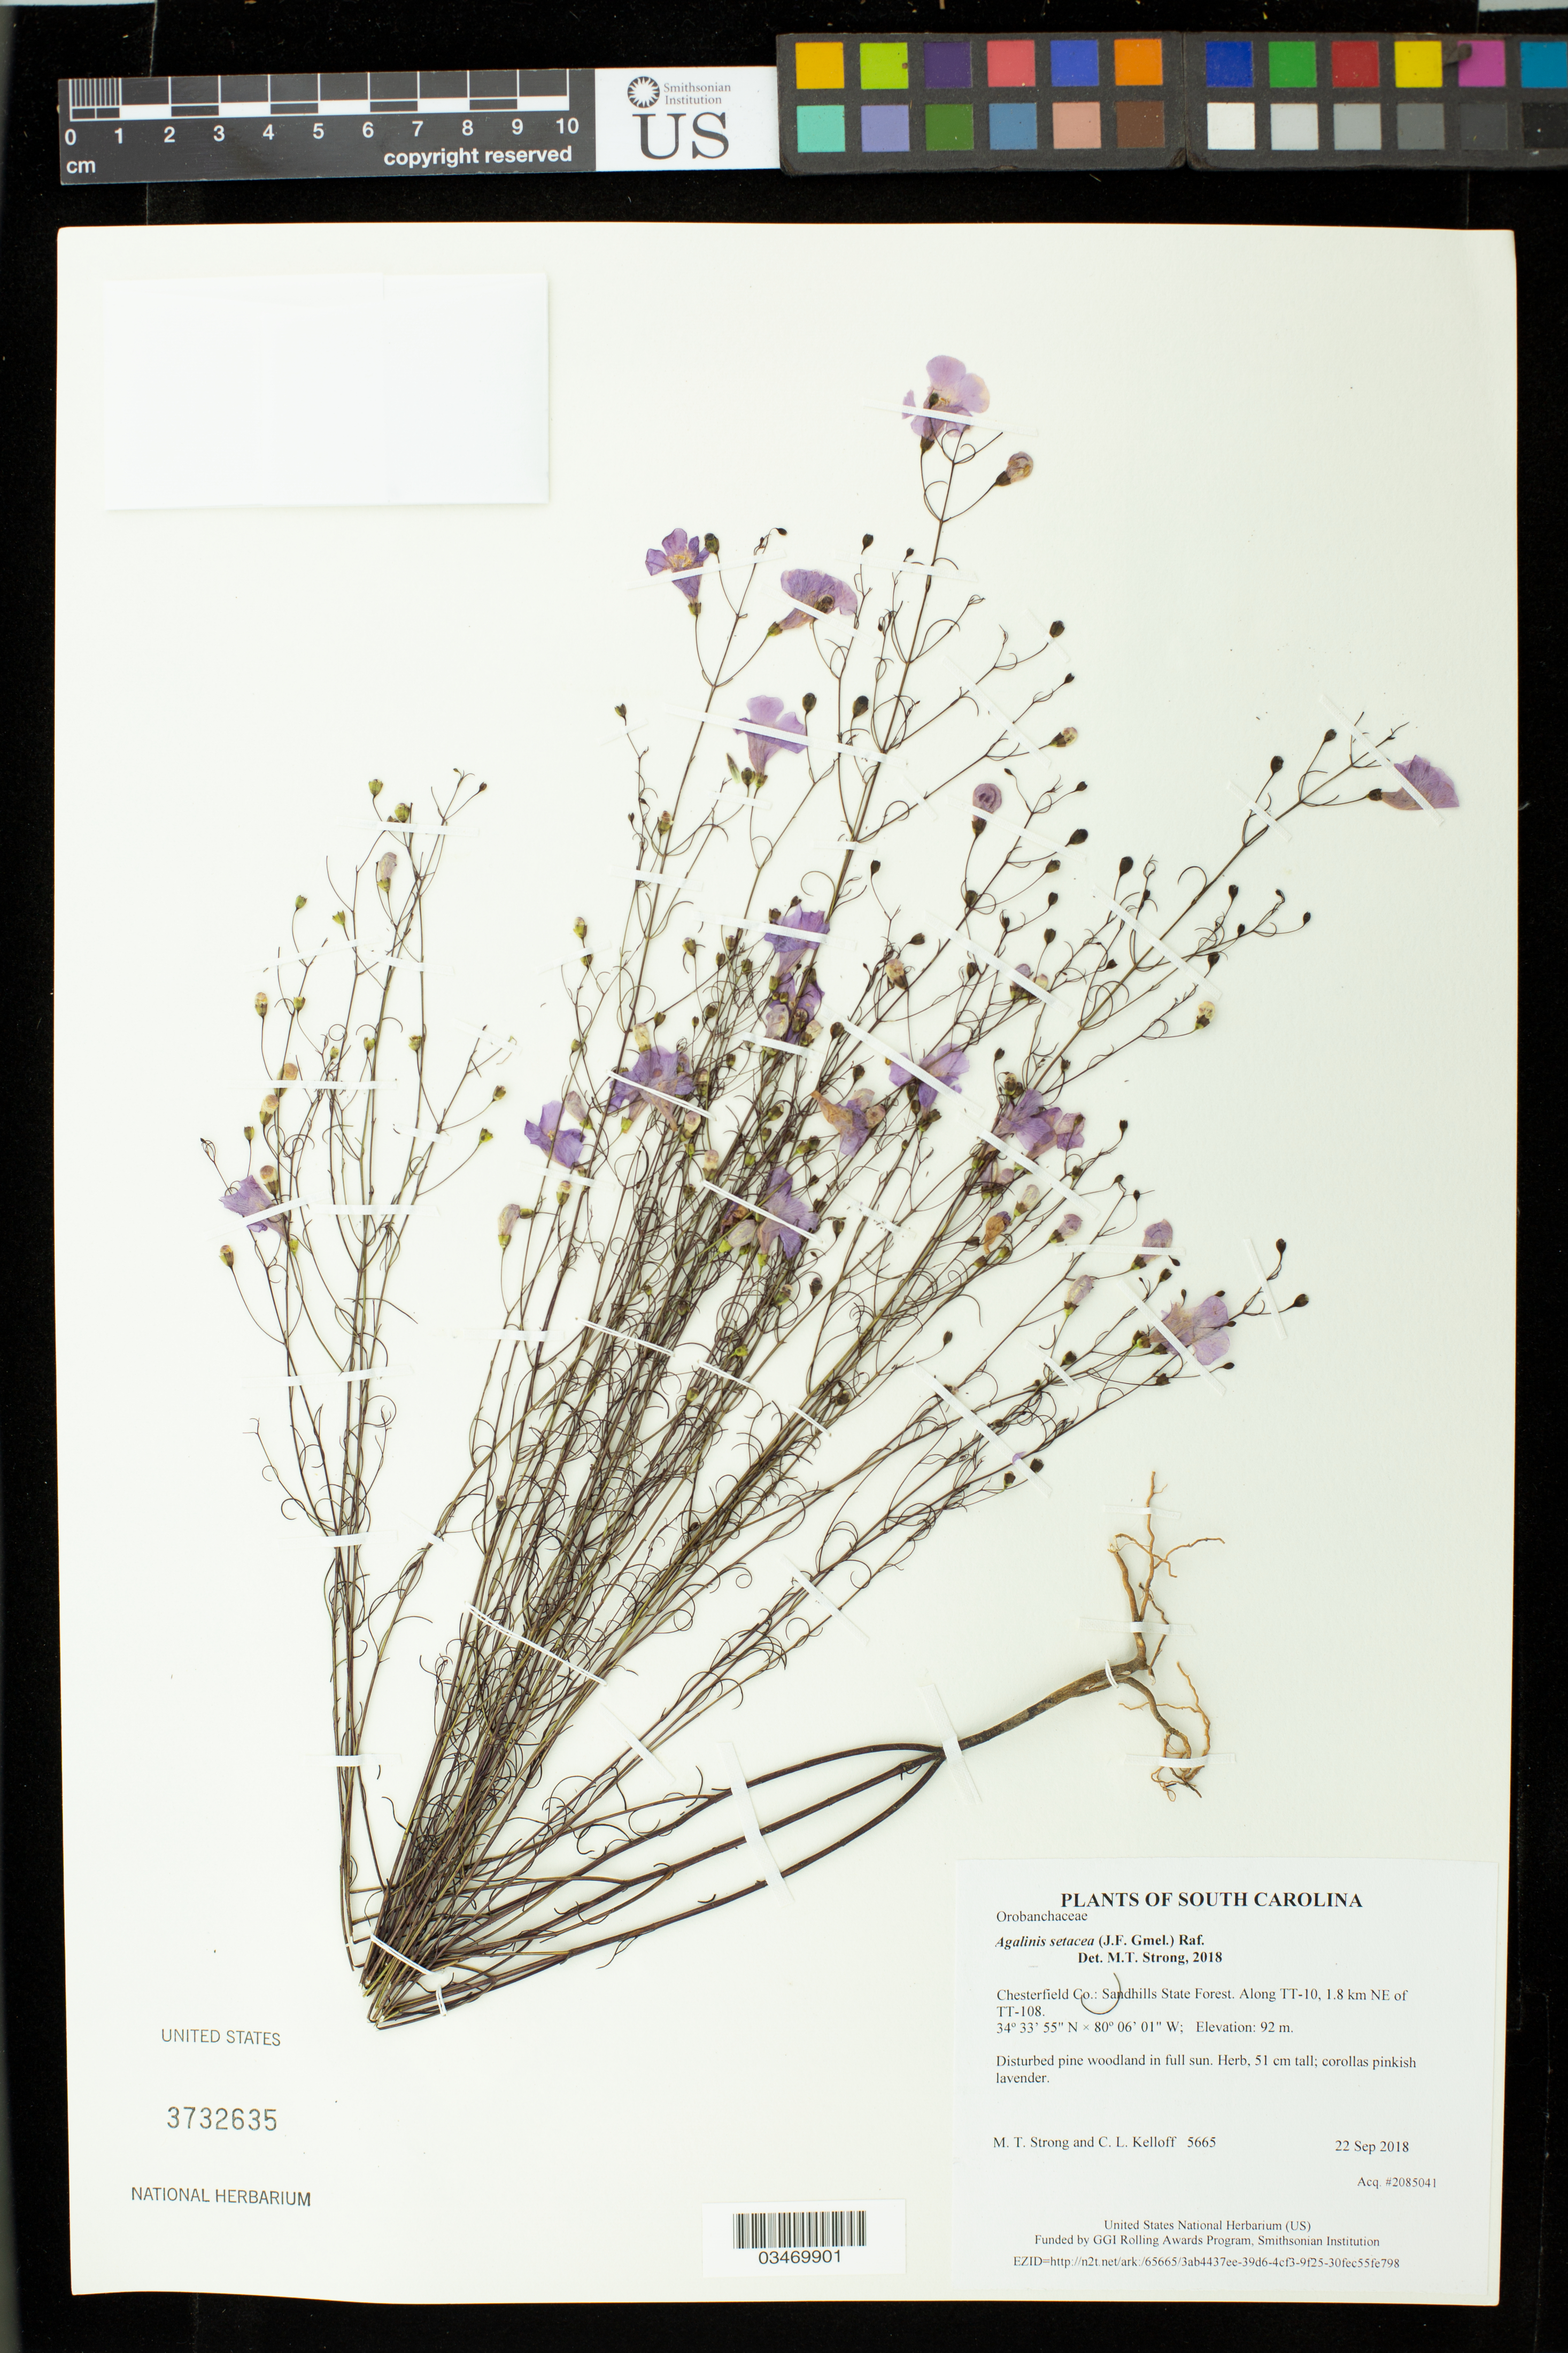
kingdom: Plantae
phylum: Tracheophyta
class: Magnoliopsida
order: Lamiales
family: Orobanchaceae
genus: Agalinis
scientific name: Agalinis setacea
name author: (J.F. Gmel.) Raf.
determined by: Strong, M. T., (US), Smithsonian Institution - National Museum of Natural History (UNITED STATES)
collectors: M. T. Strong & C. L. Kelloff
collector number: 5665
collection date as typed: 22 Sep 2018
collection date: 2018-09-22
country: United States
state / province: South Carolina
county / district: Chesterfield Co.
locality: Sandhills State Forest. Edge of pine plantation along TT-10, 1.8 km NE of TT-108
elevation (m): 92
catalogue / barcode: US 3732635